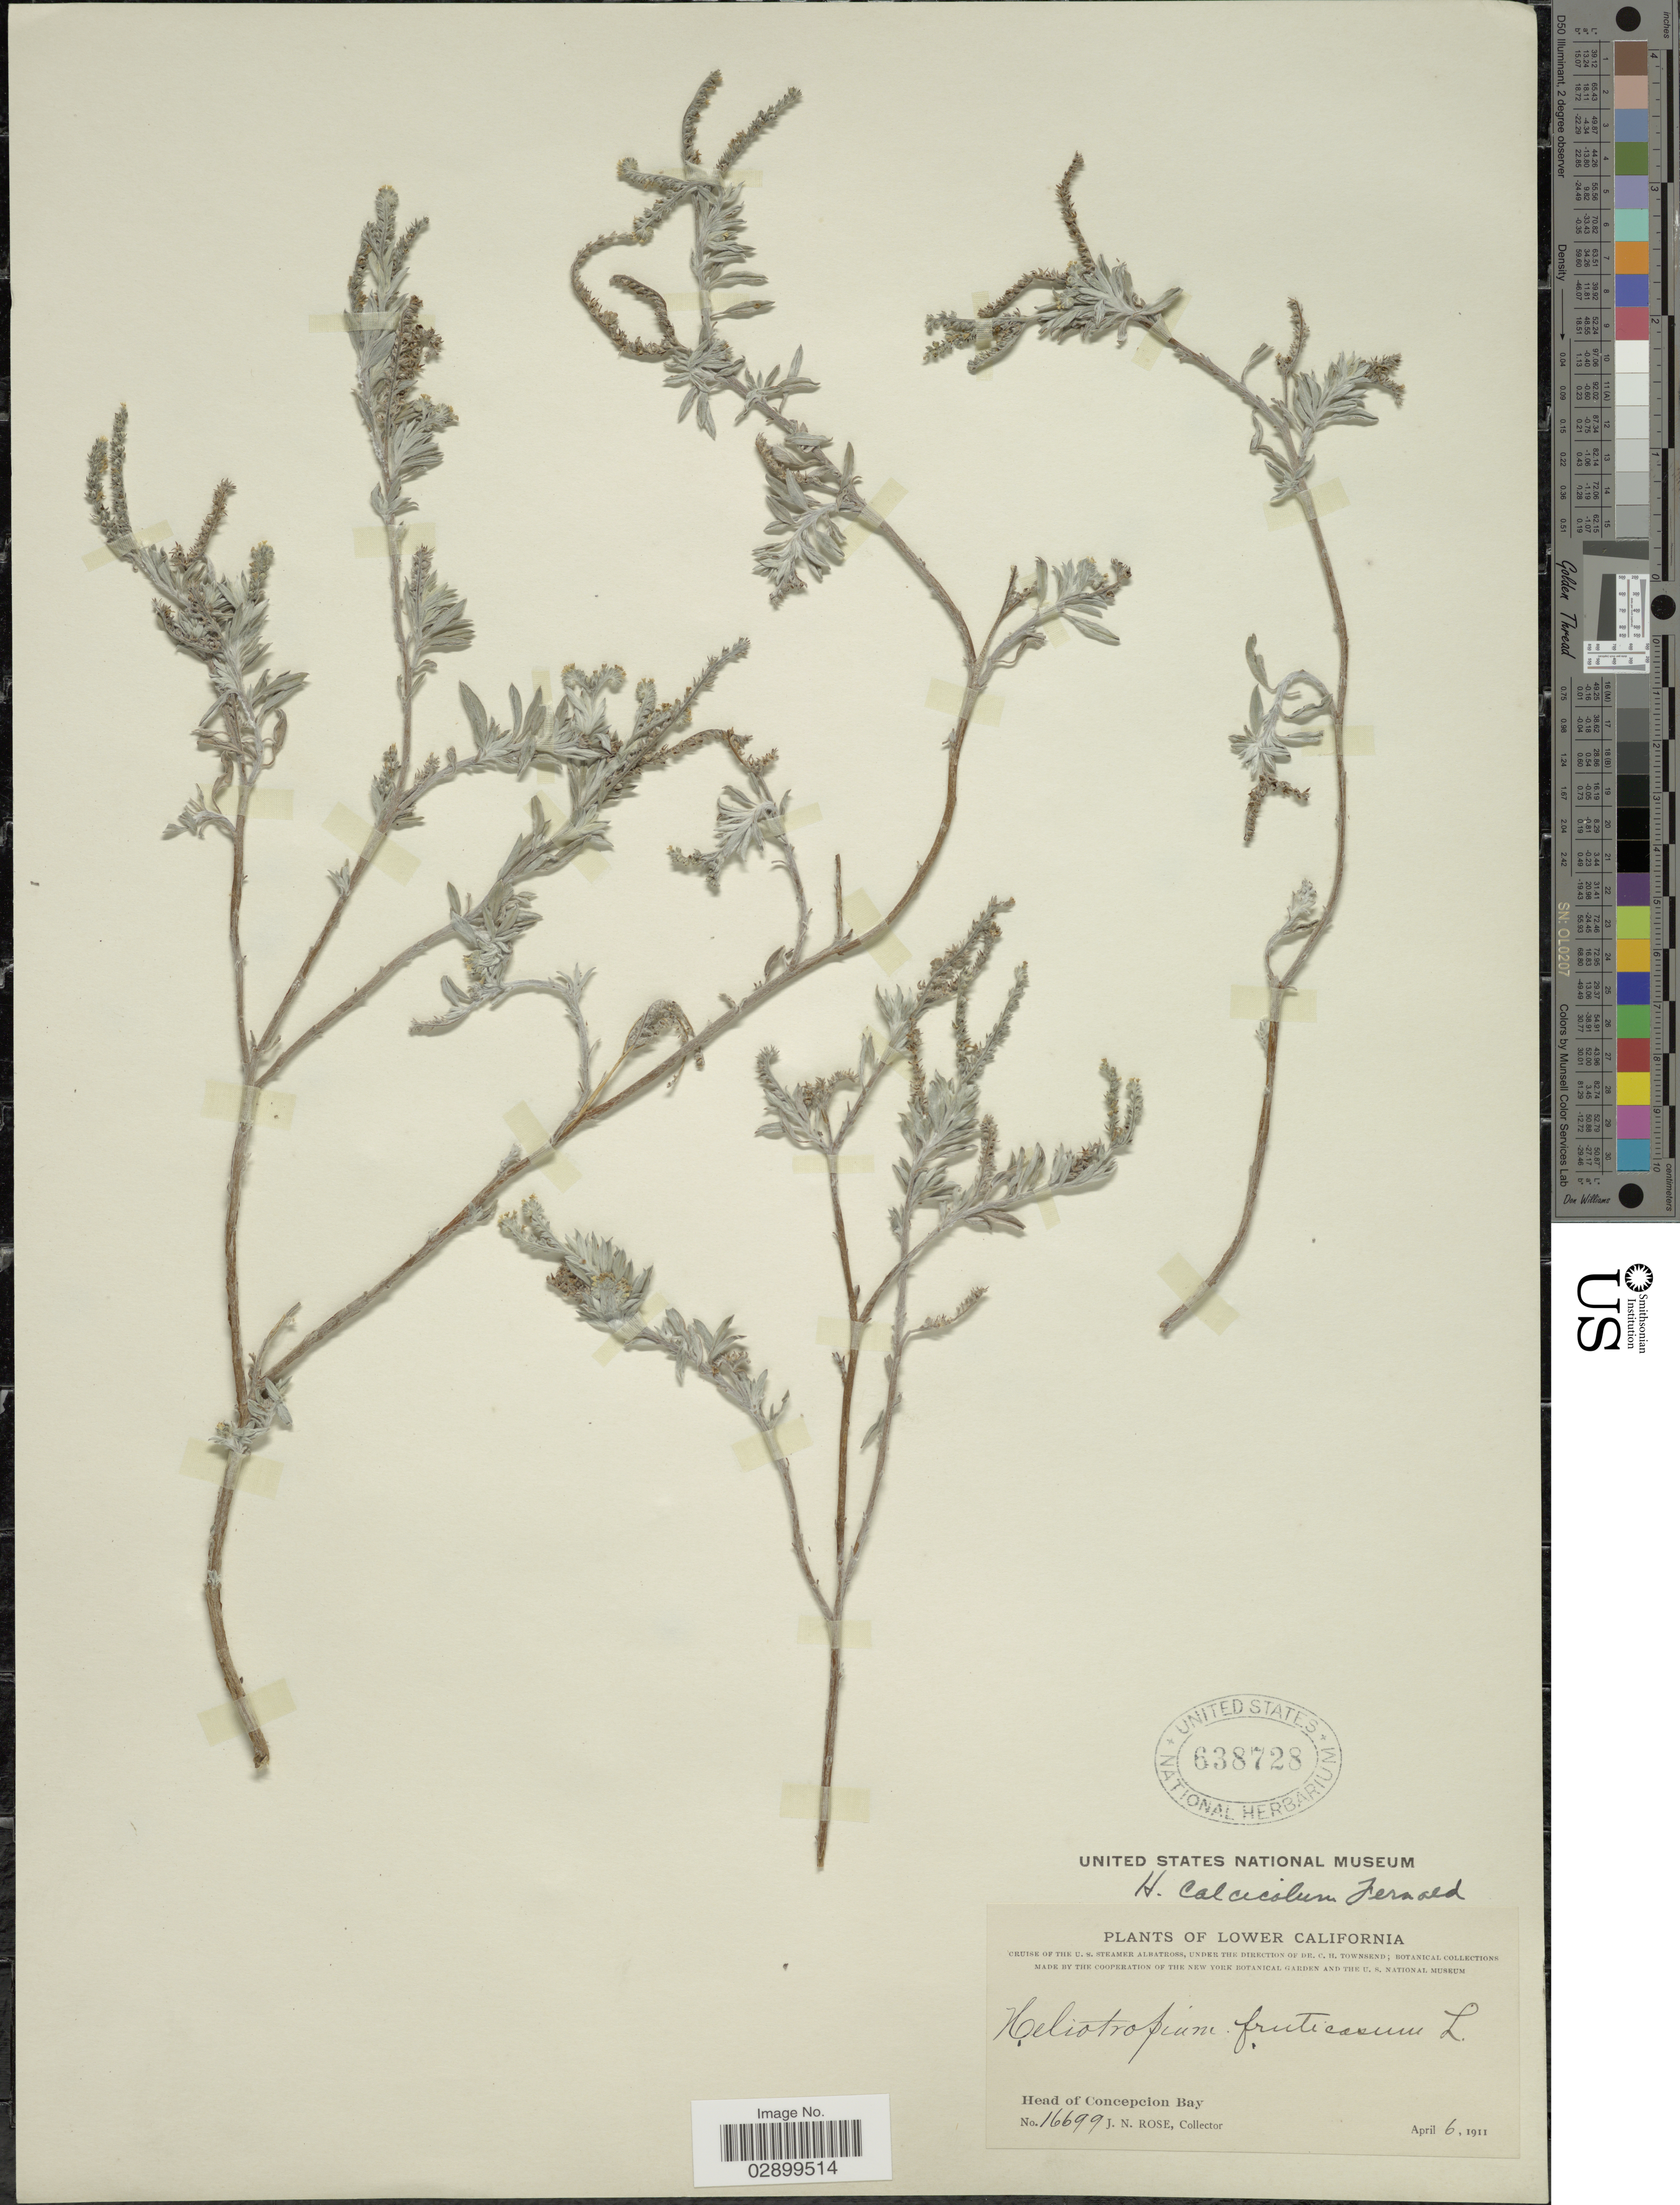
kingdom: Plantae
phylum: Tracheophyta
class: Magnoliopsida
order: Boraginales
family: Heliotropiaceae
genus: Heliotropium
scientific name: Heliotropium calcicola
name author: Fernald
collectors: J. N. Rose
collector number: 16699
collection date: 1911-04-06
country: Mexico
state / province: Baja California Sur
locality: Lower California. Head of Concepcion Bay.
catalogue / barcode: US 638728